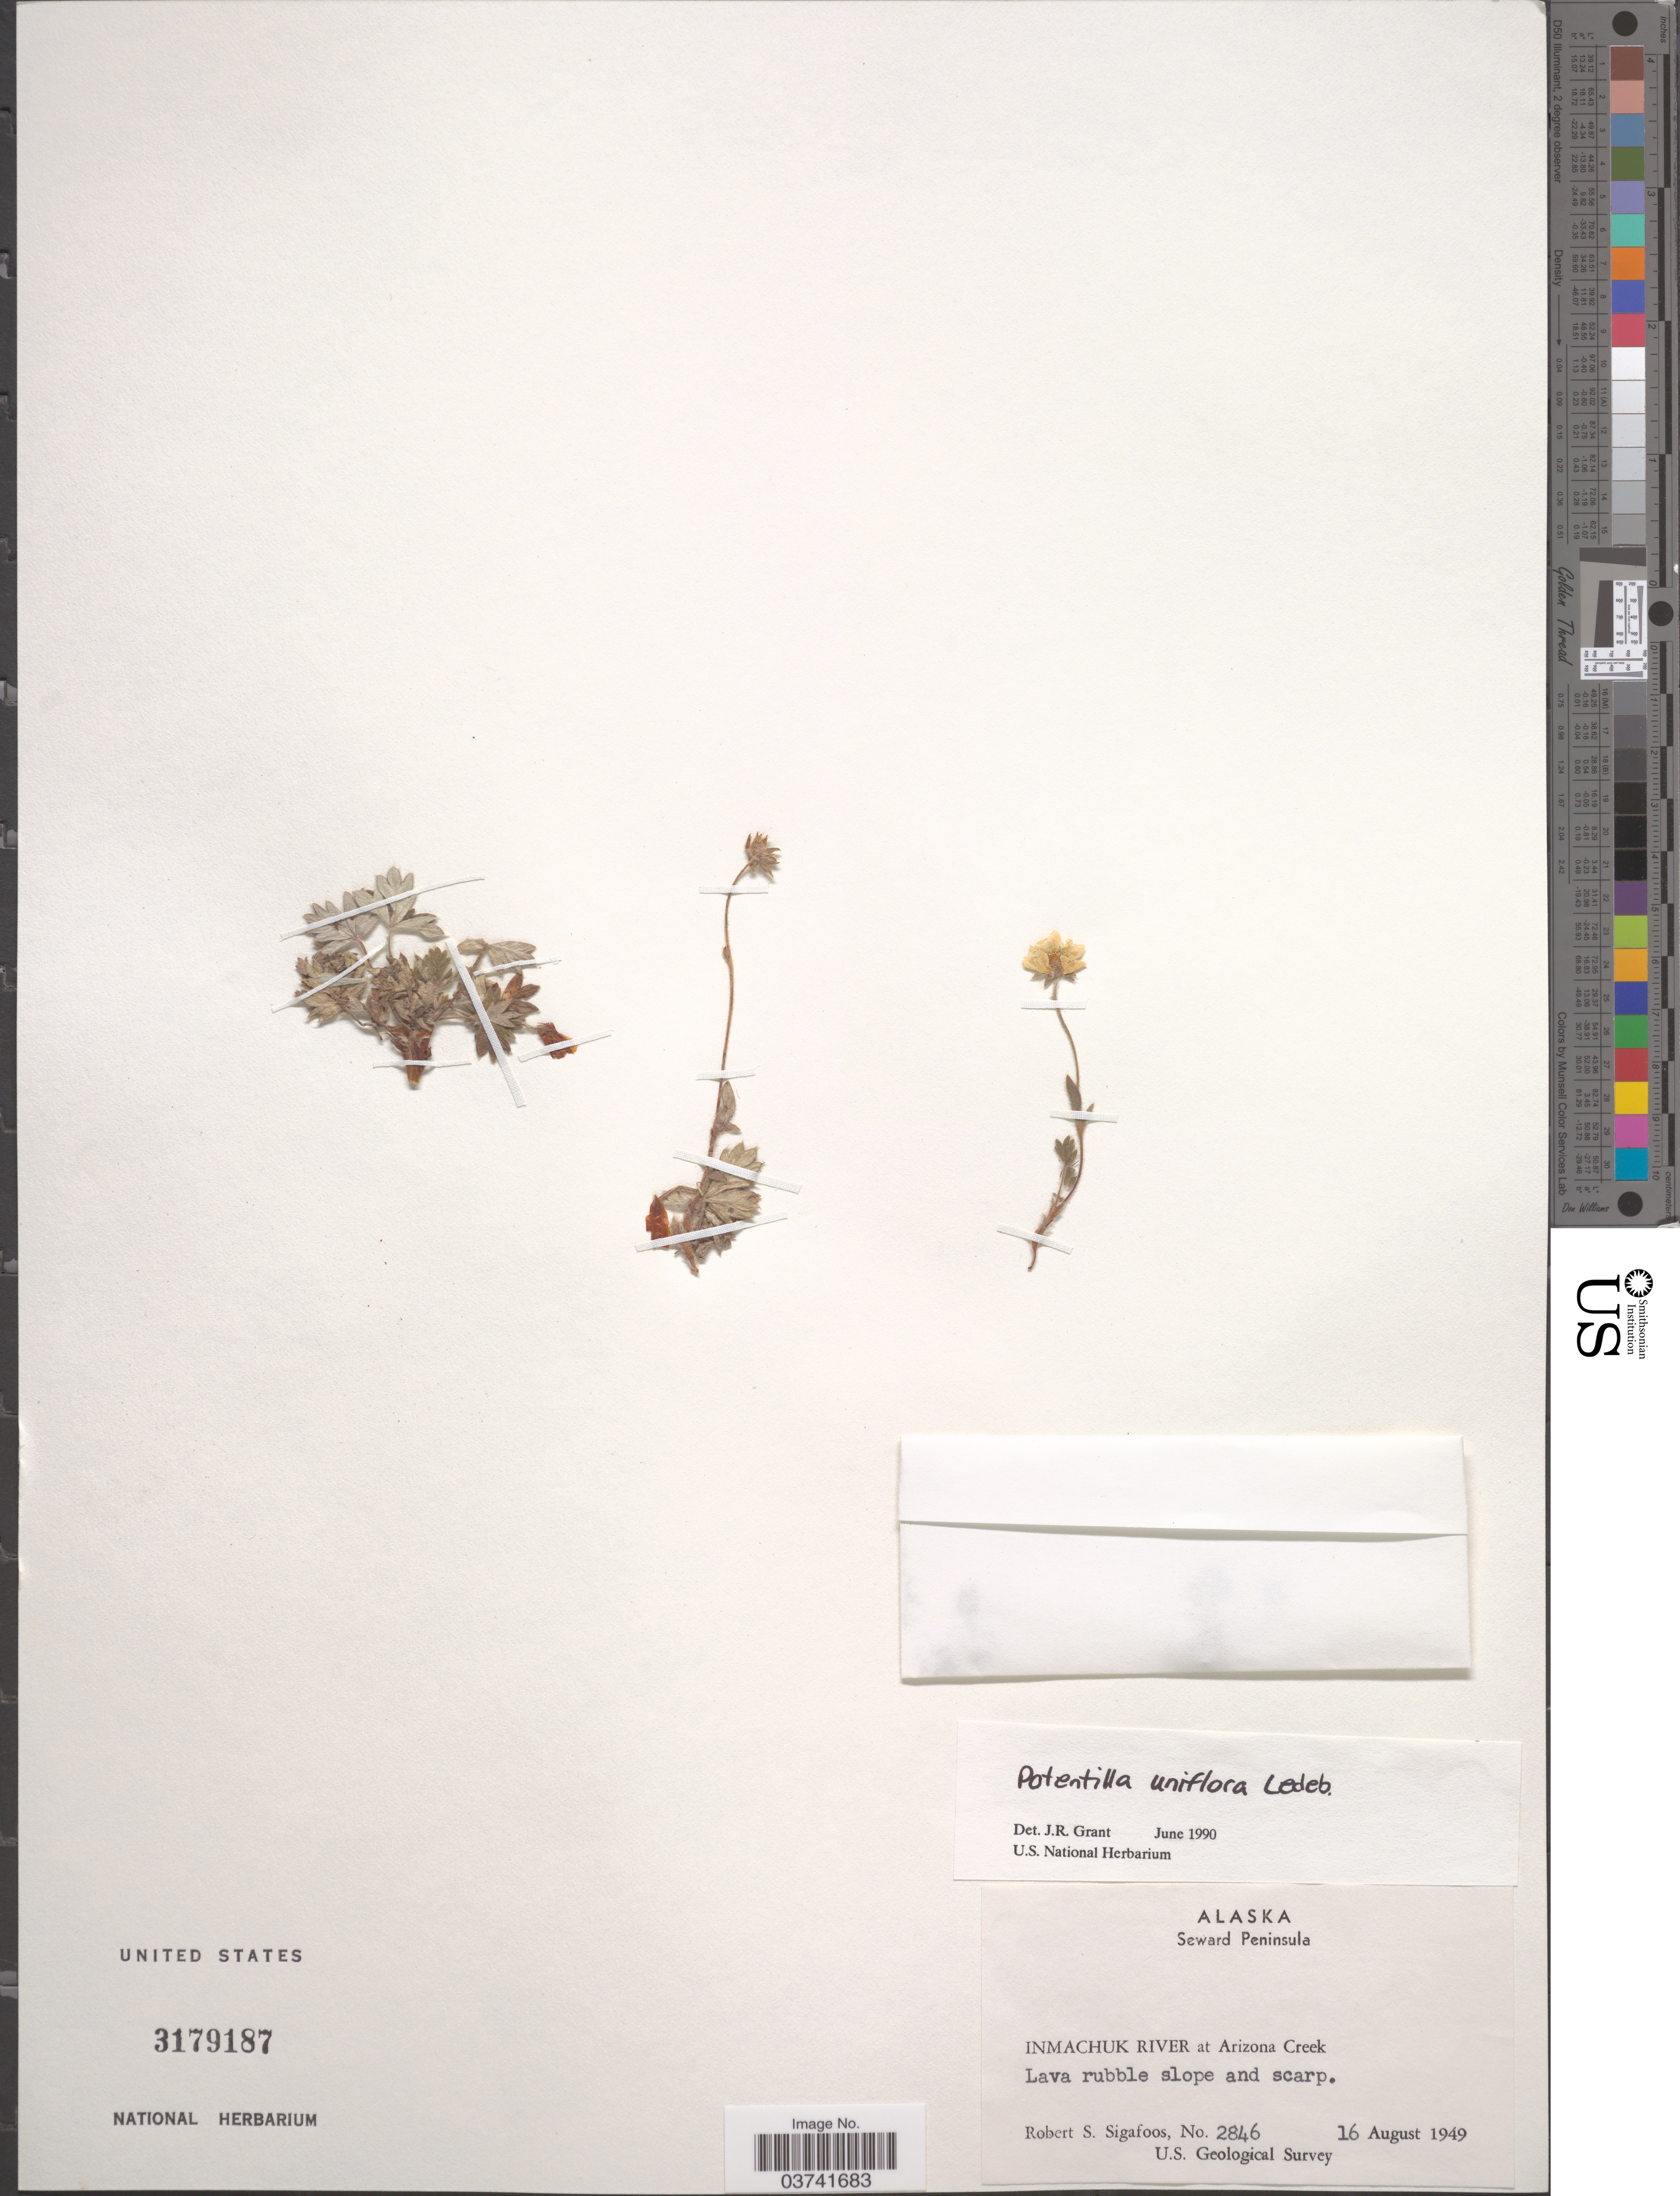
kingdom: Plantae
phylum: Tracheophyta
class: Magnoliopsida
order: Rosales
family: Rosaceae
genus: Potentilla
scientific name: Potentilla uniflora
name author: Ledeb.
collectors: R. Sigafoos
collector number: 2846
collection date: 1949-08-16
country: United States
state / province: Alaska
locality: Seward Peninsula. Inmachuk River at Arizona Creek.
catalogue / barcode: US 3179187